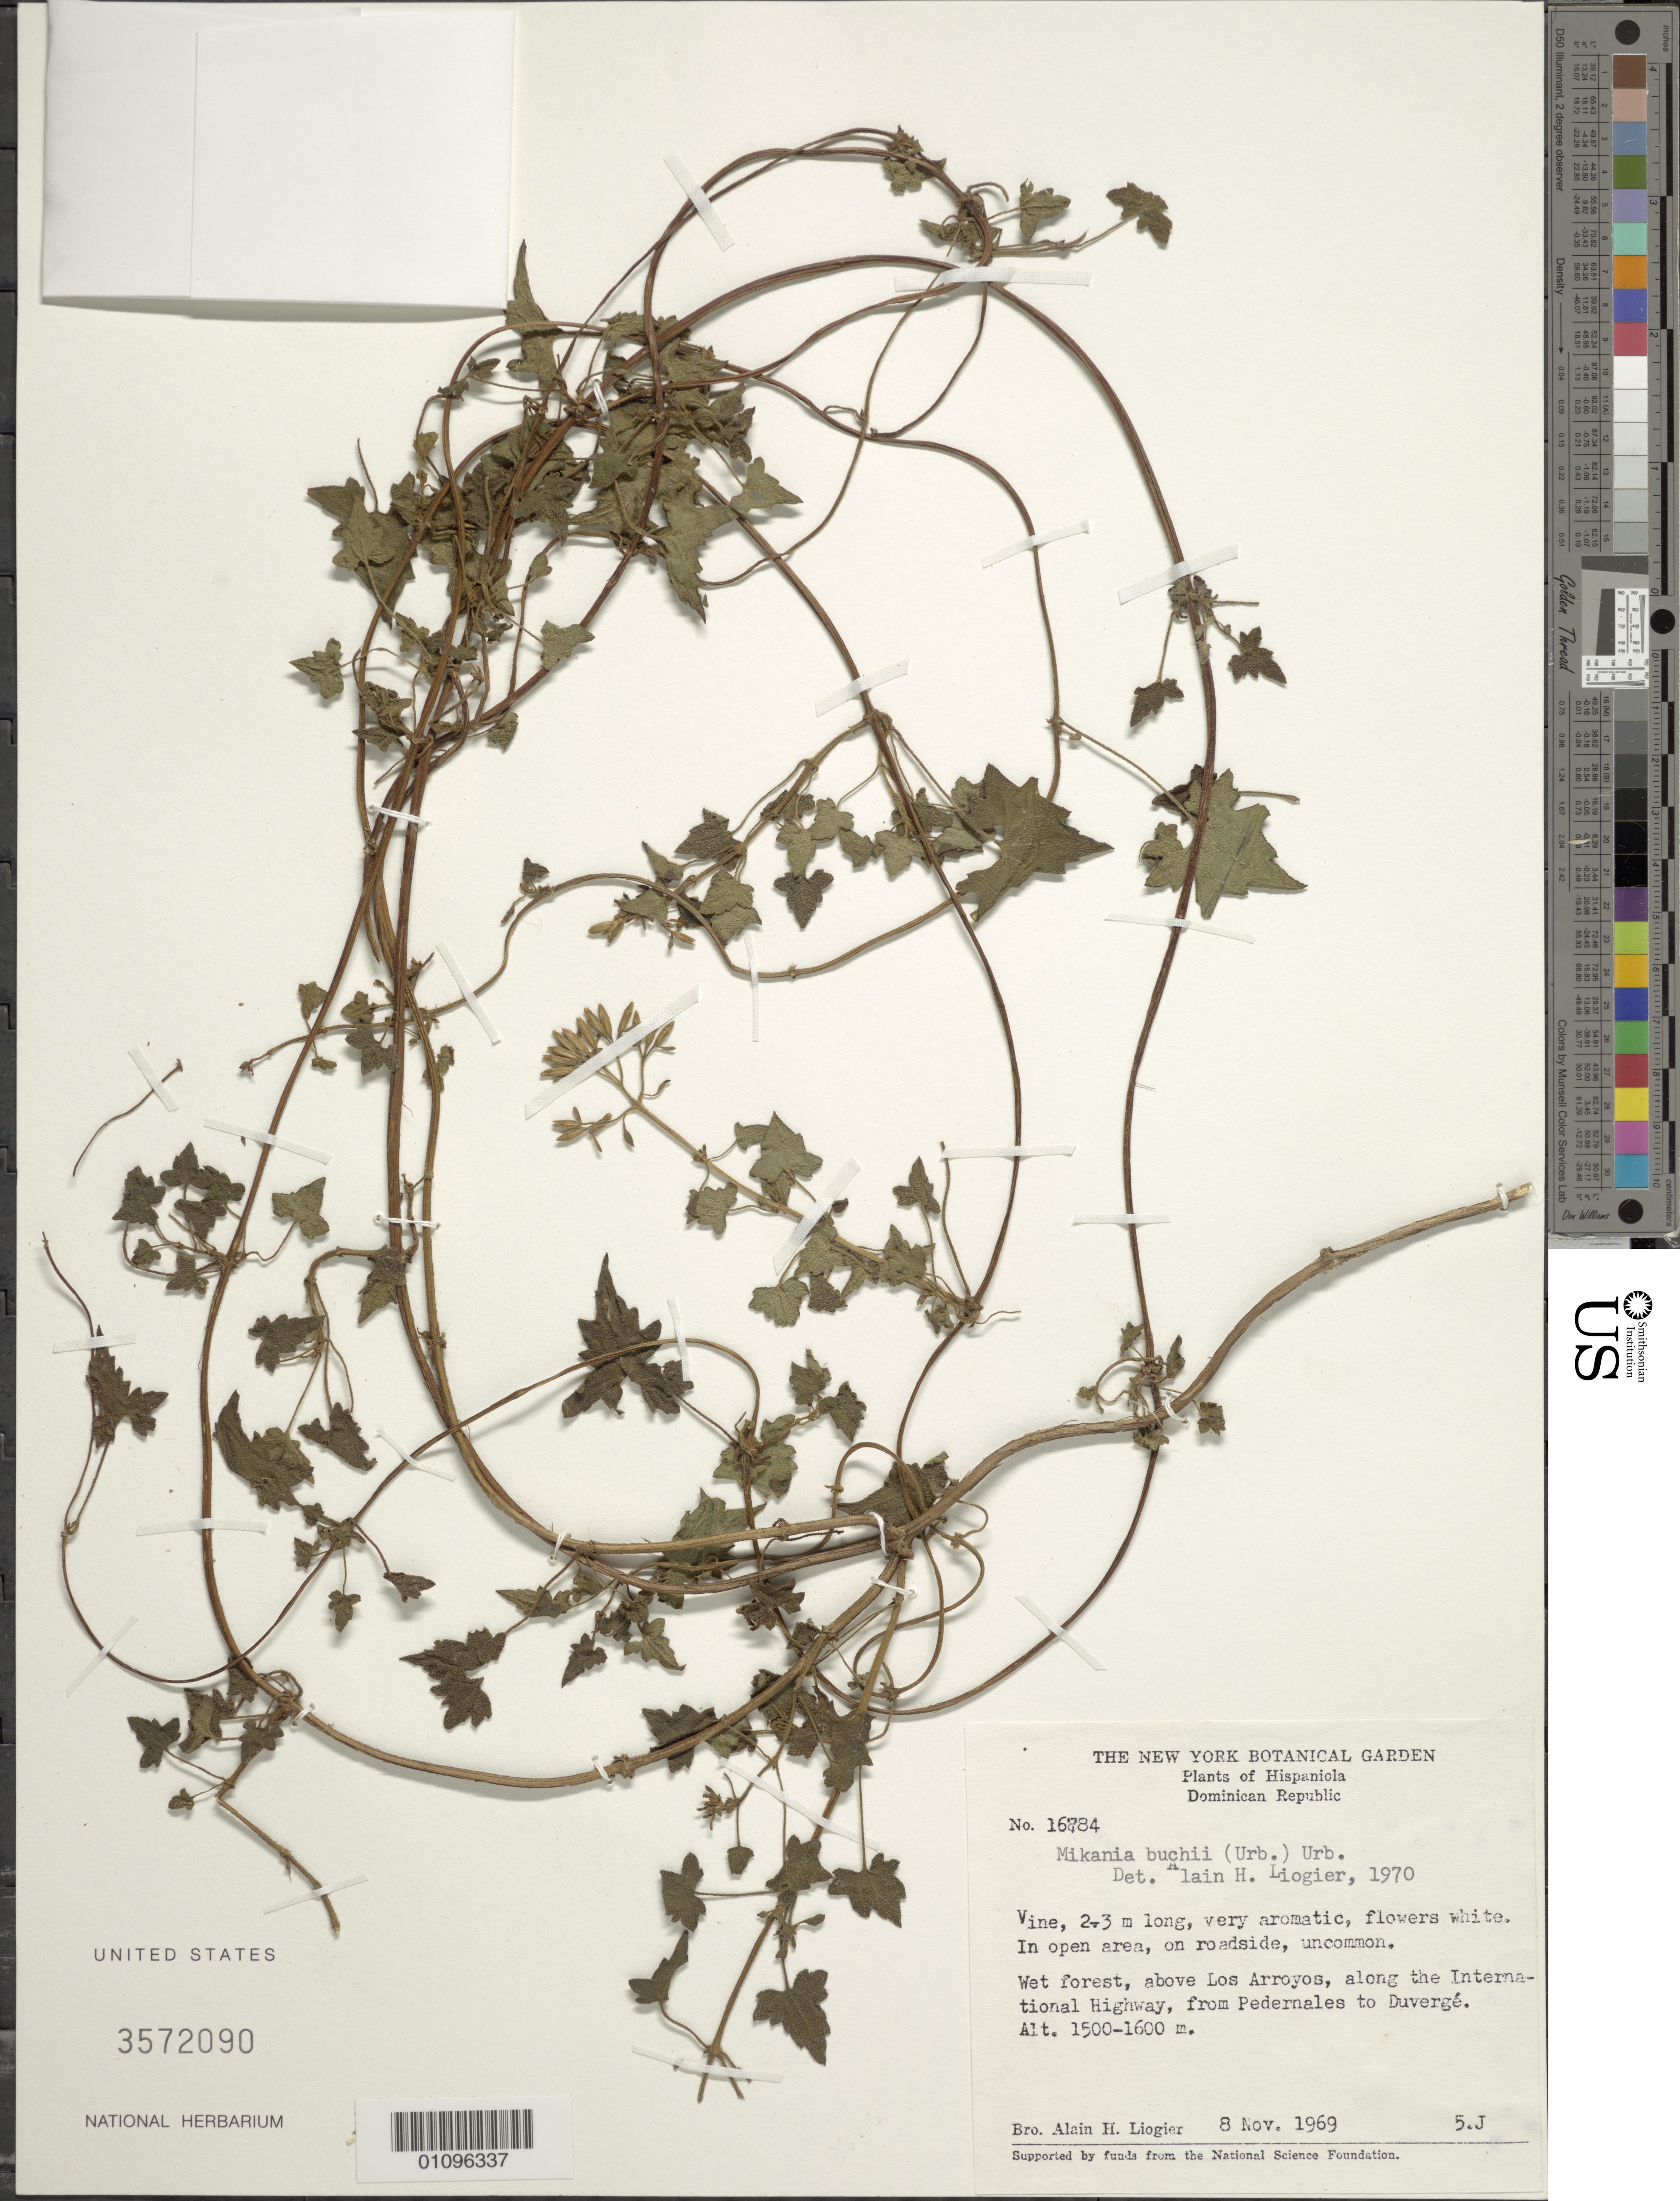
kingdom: Plantae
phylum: Tracheophyta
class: Magnoliopsida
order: Asterales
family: Asteraceae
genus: Mikania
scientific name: Mikania buchii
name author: Urb.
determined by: Liogier, Alain H.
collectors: A. H. Liogier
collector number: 16784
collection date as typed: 08 Nov 1969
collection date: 1969-11-08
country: Dominican Republic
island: Hispaniola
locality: Los Arroyos, along International Highway, from pedernales to Duvergé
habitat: Wet forest; in open area, on roadside; uncommon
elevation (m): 1500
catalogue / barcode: US 3572090